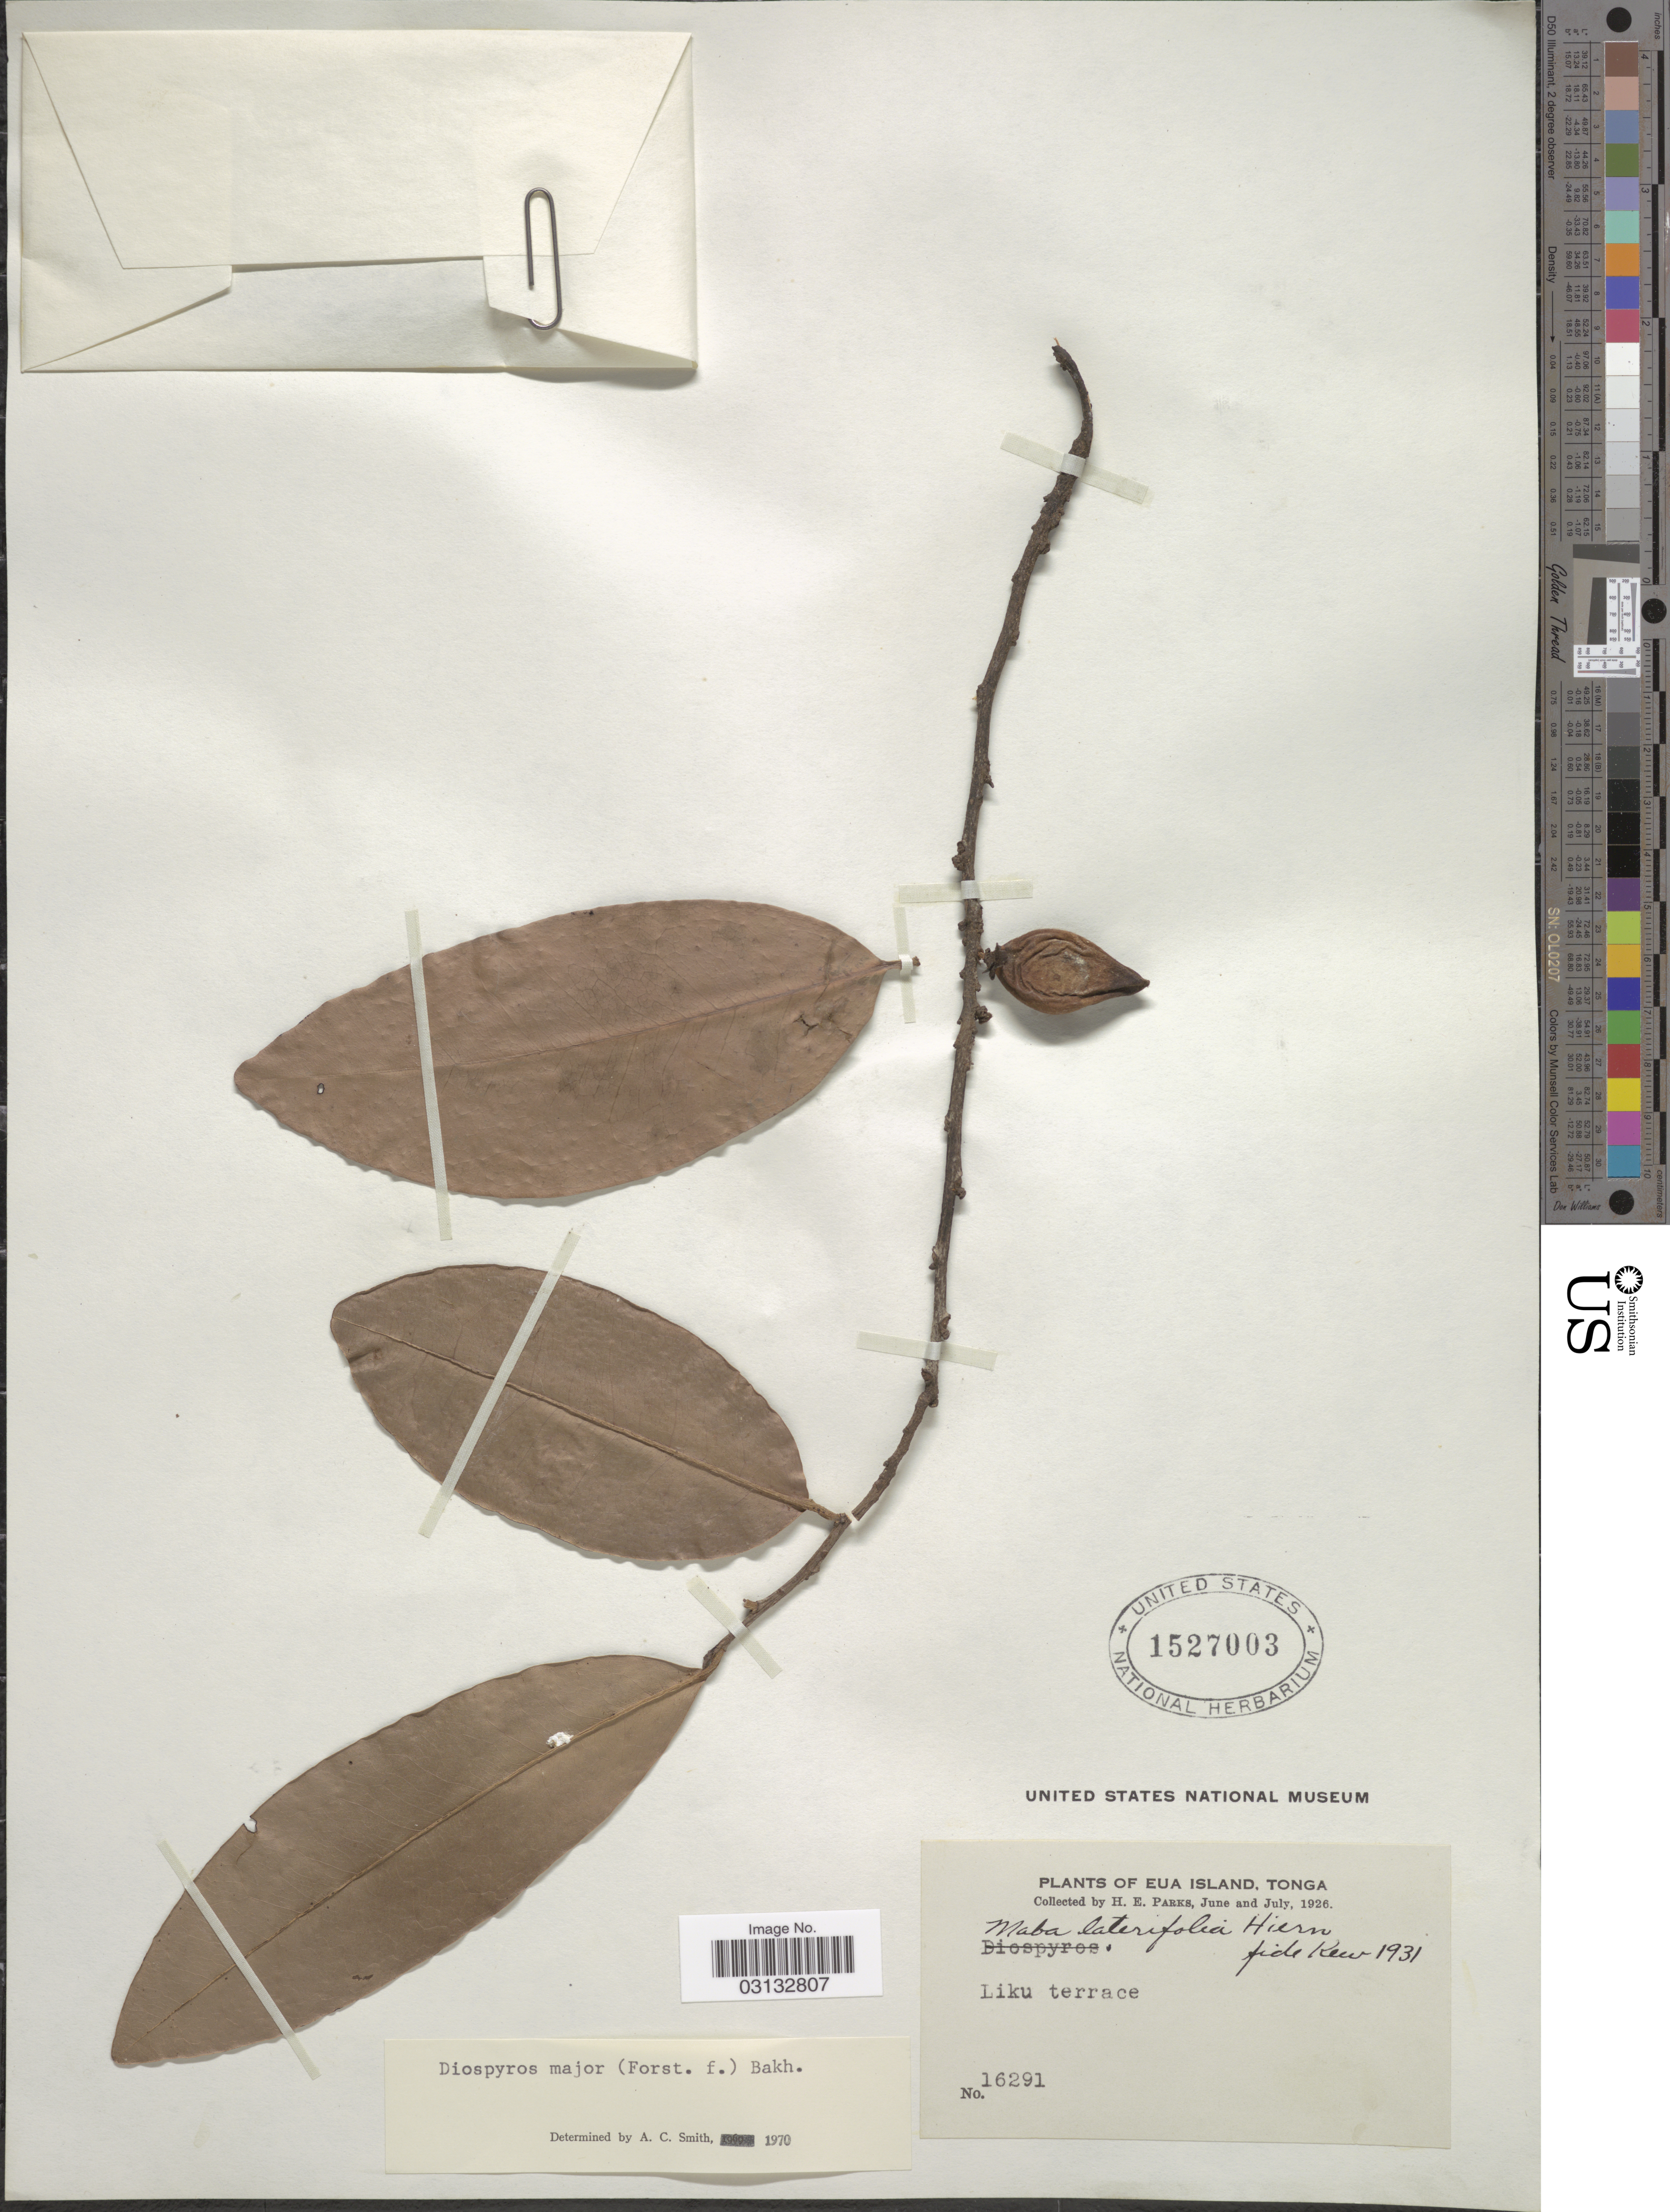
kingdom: Plantae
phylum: Tracheophyta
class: Magnoliopsida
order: Ericales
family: Ebenaceae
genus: Diospyros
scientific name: Diospyros major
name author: (G. Forst.) Bakh.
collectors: H. E. Parks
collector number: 16291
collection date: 1926-06/1926-07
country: Tonga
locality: Eua Island, Liku terrace.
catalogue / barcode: US 1527003